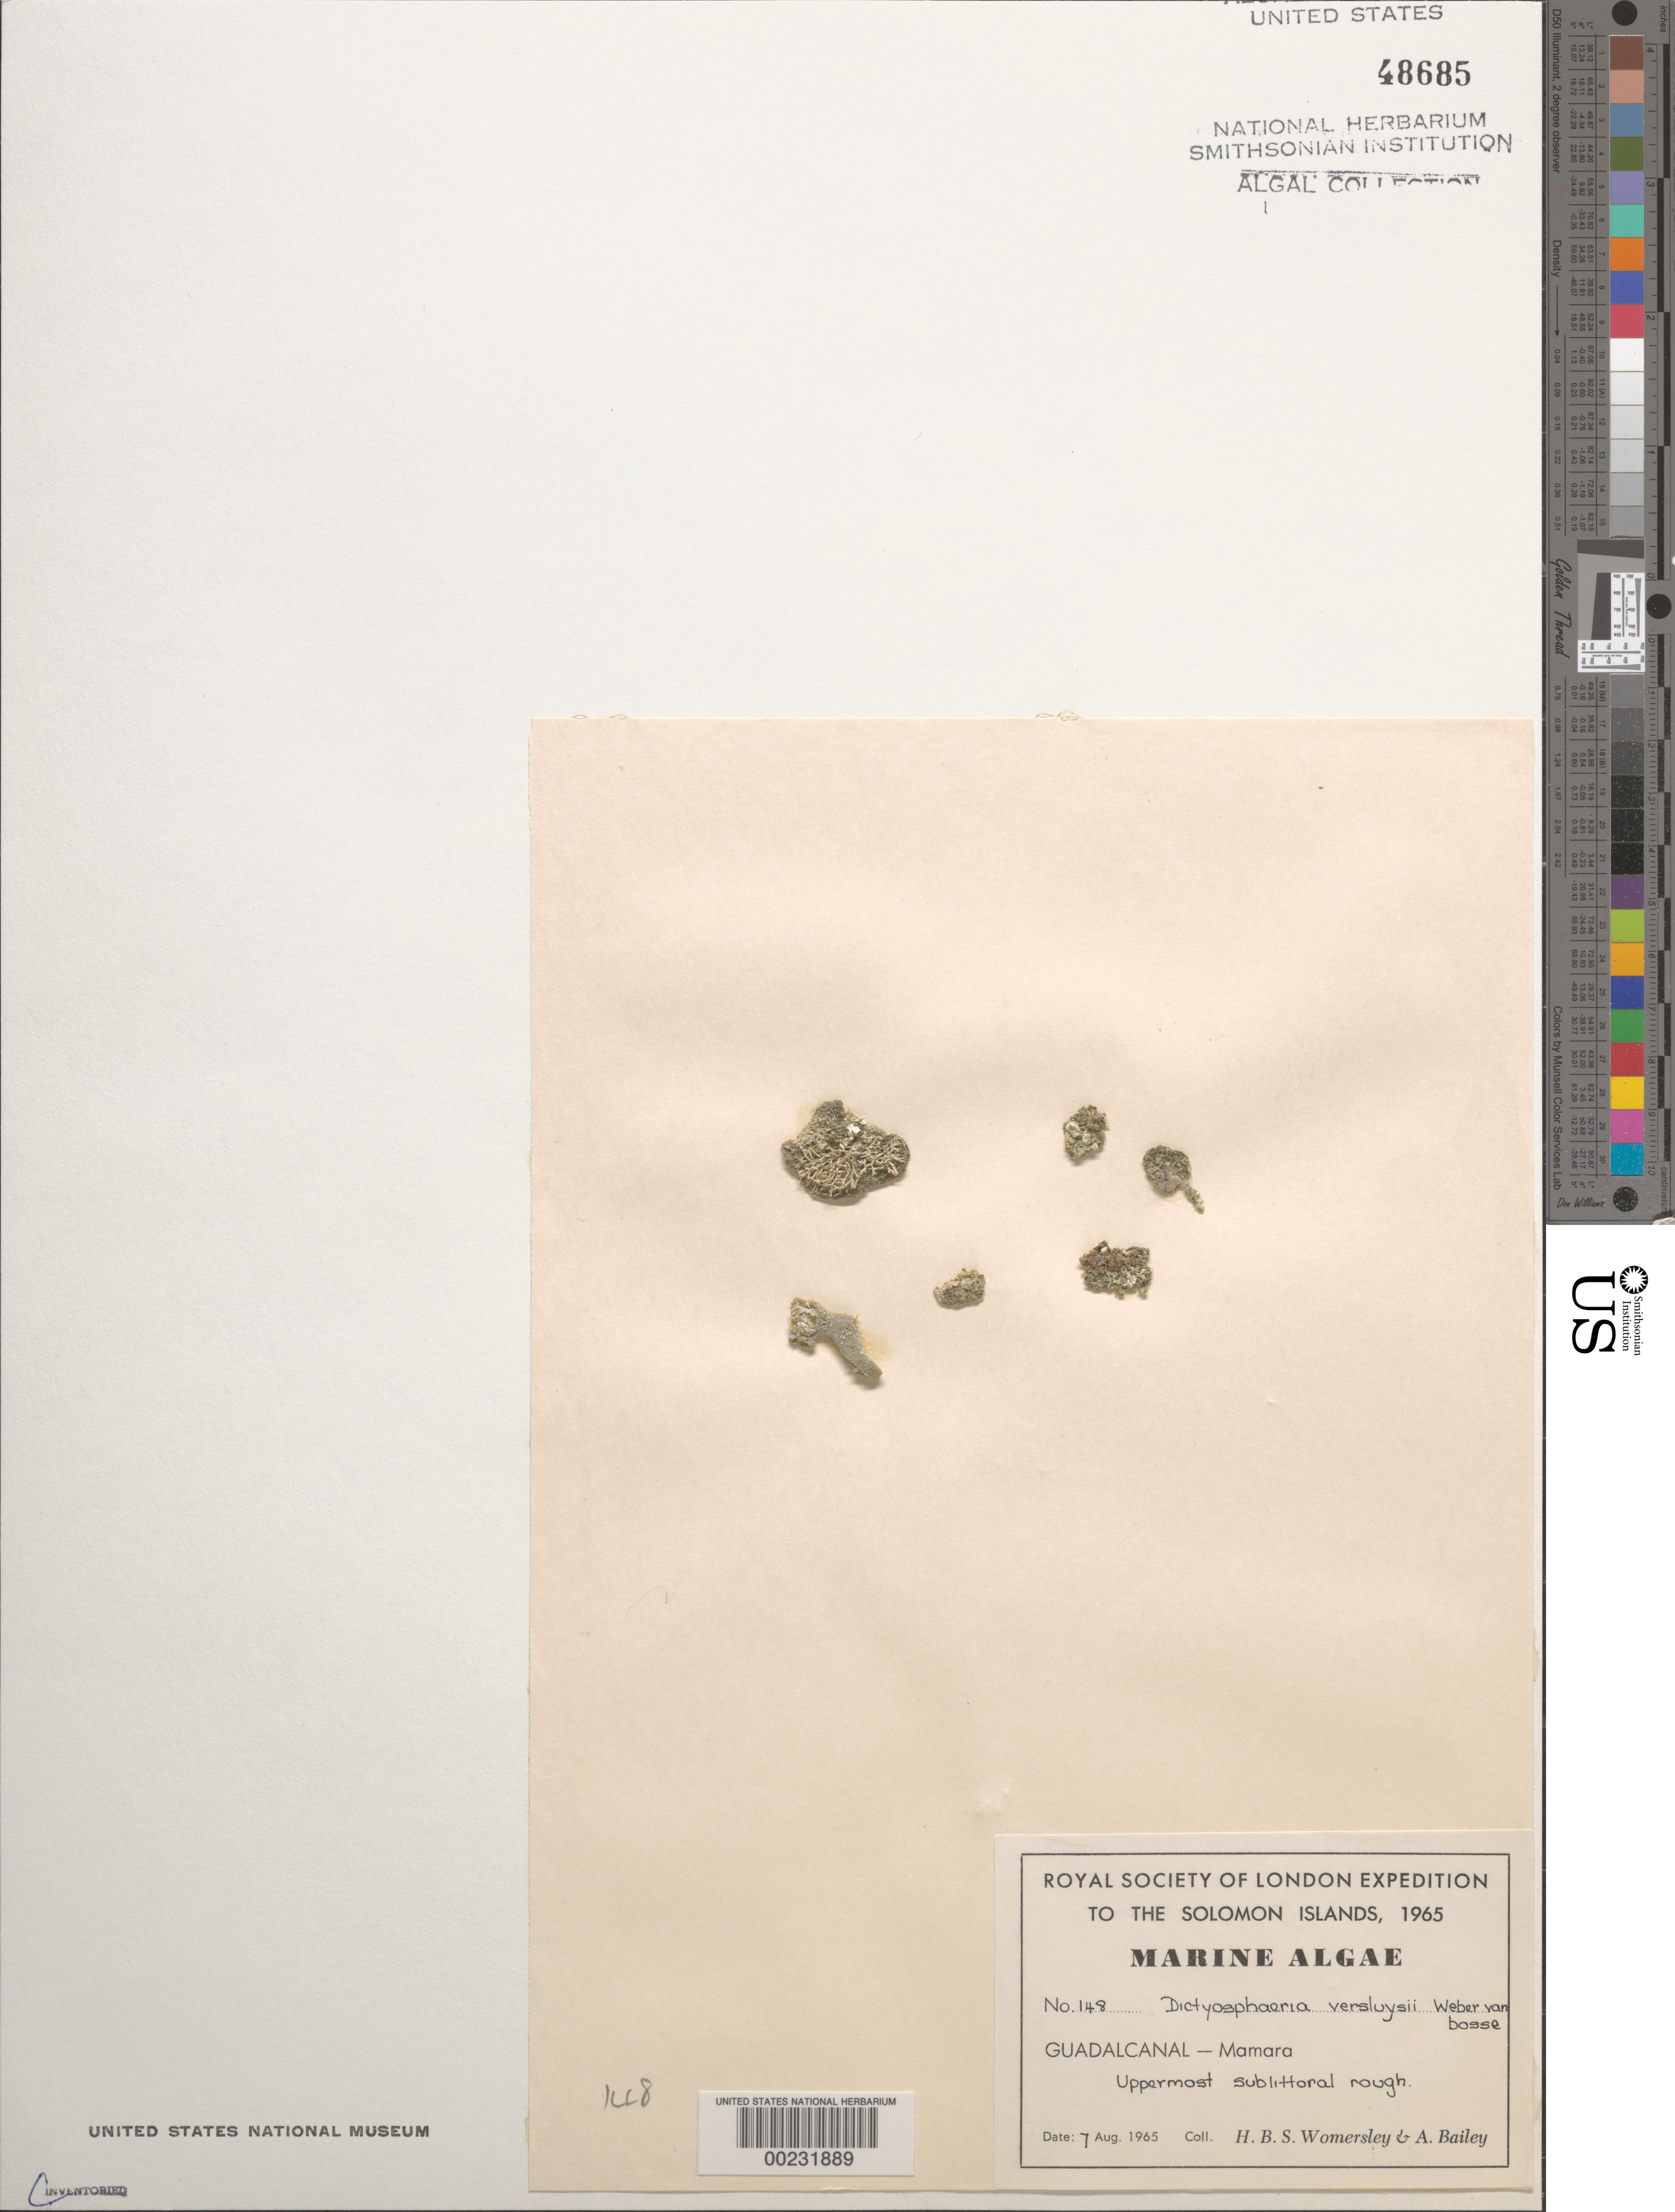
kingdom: Plantae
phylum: Chlorophyta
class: Ulvophyceae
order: Siphonocladales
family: Siphonocladaceae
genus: Dictyosphaeria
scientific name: Dictyosphaeria versluysii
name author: Weber Bosse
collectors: H. B. S. Womersley & A. Bailey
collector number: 148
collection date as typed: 07 Aug 1965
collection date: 1965-08-07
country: Solomon Islands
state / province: Guadalcanal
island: Guadalcanal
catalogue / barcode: US 48685